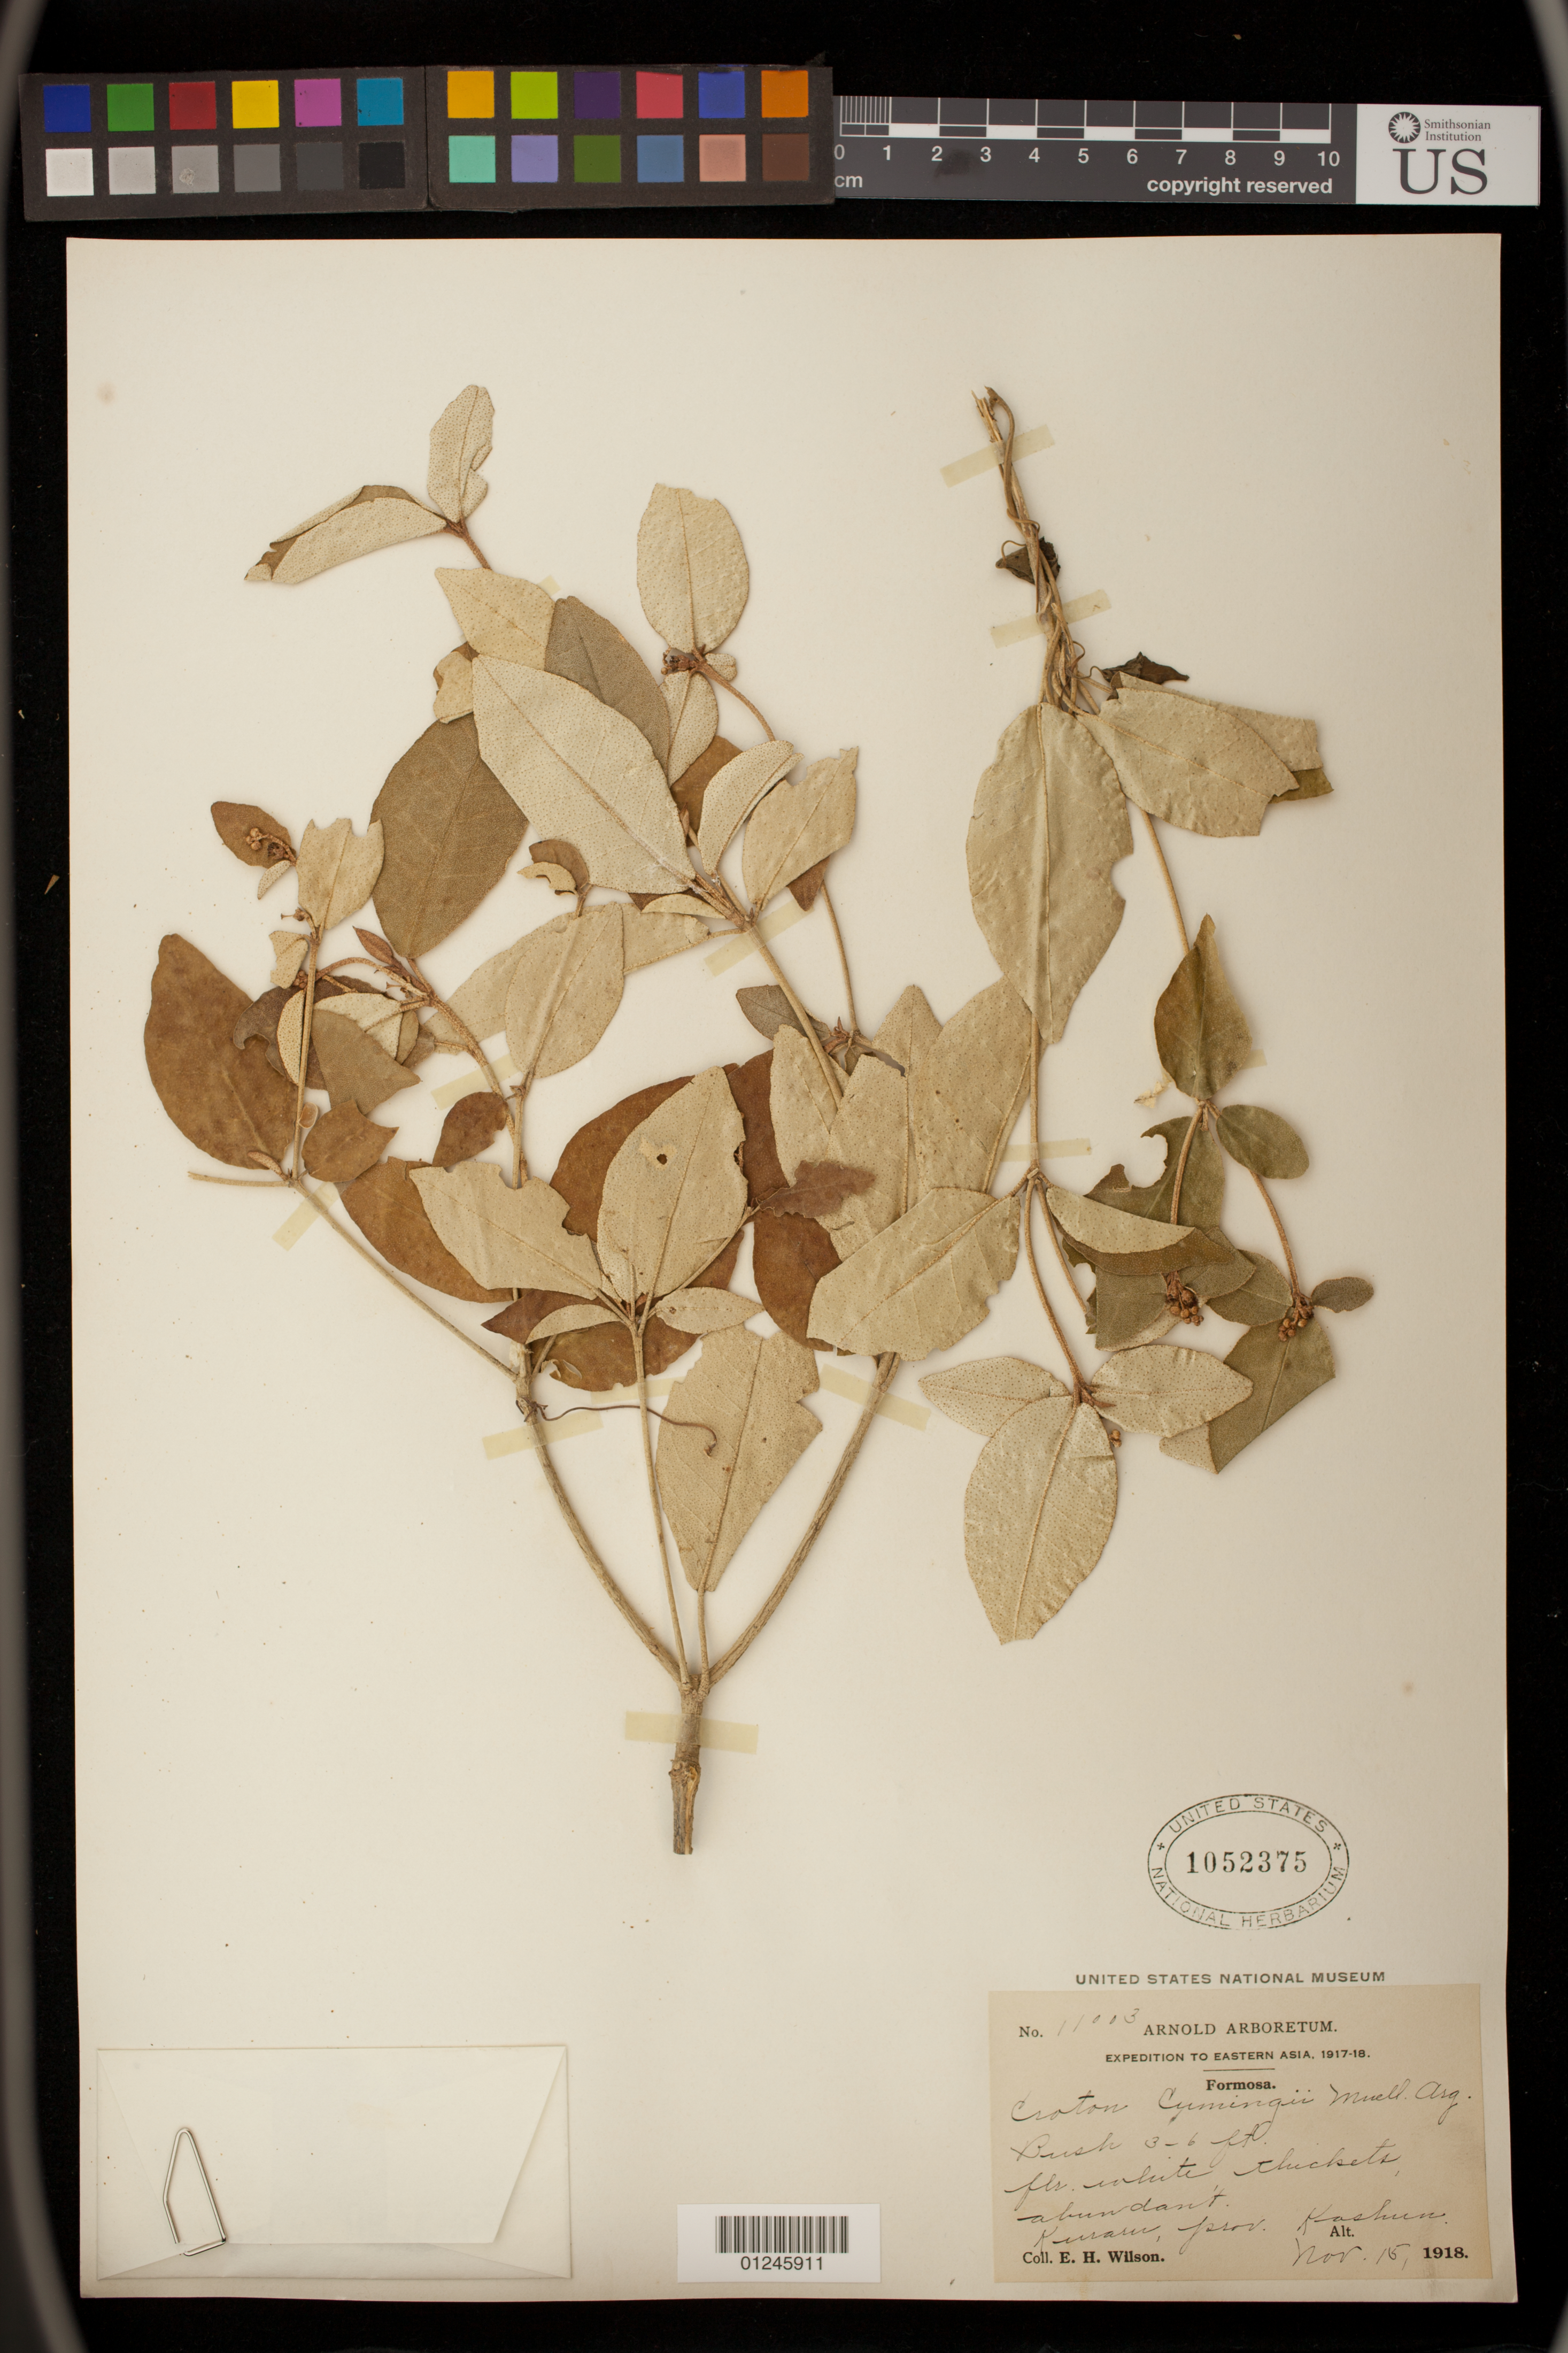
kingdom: Plantae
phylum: Tracheophyta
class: Magnoliopsida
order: Malpighiales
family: Euphorbiaceae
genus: Croton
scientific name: Croton cascarilloides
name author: Raeusch.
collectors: E. H. Wilson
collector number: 11003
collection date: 1918-11-15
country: Taiwan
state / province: Kaohsiung City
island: Taiwan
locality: Kurasu, prov. Kashun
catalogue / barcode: US 1052375